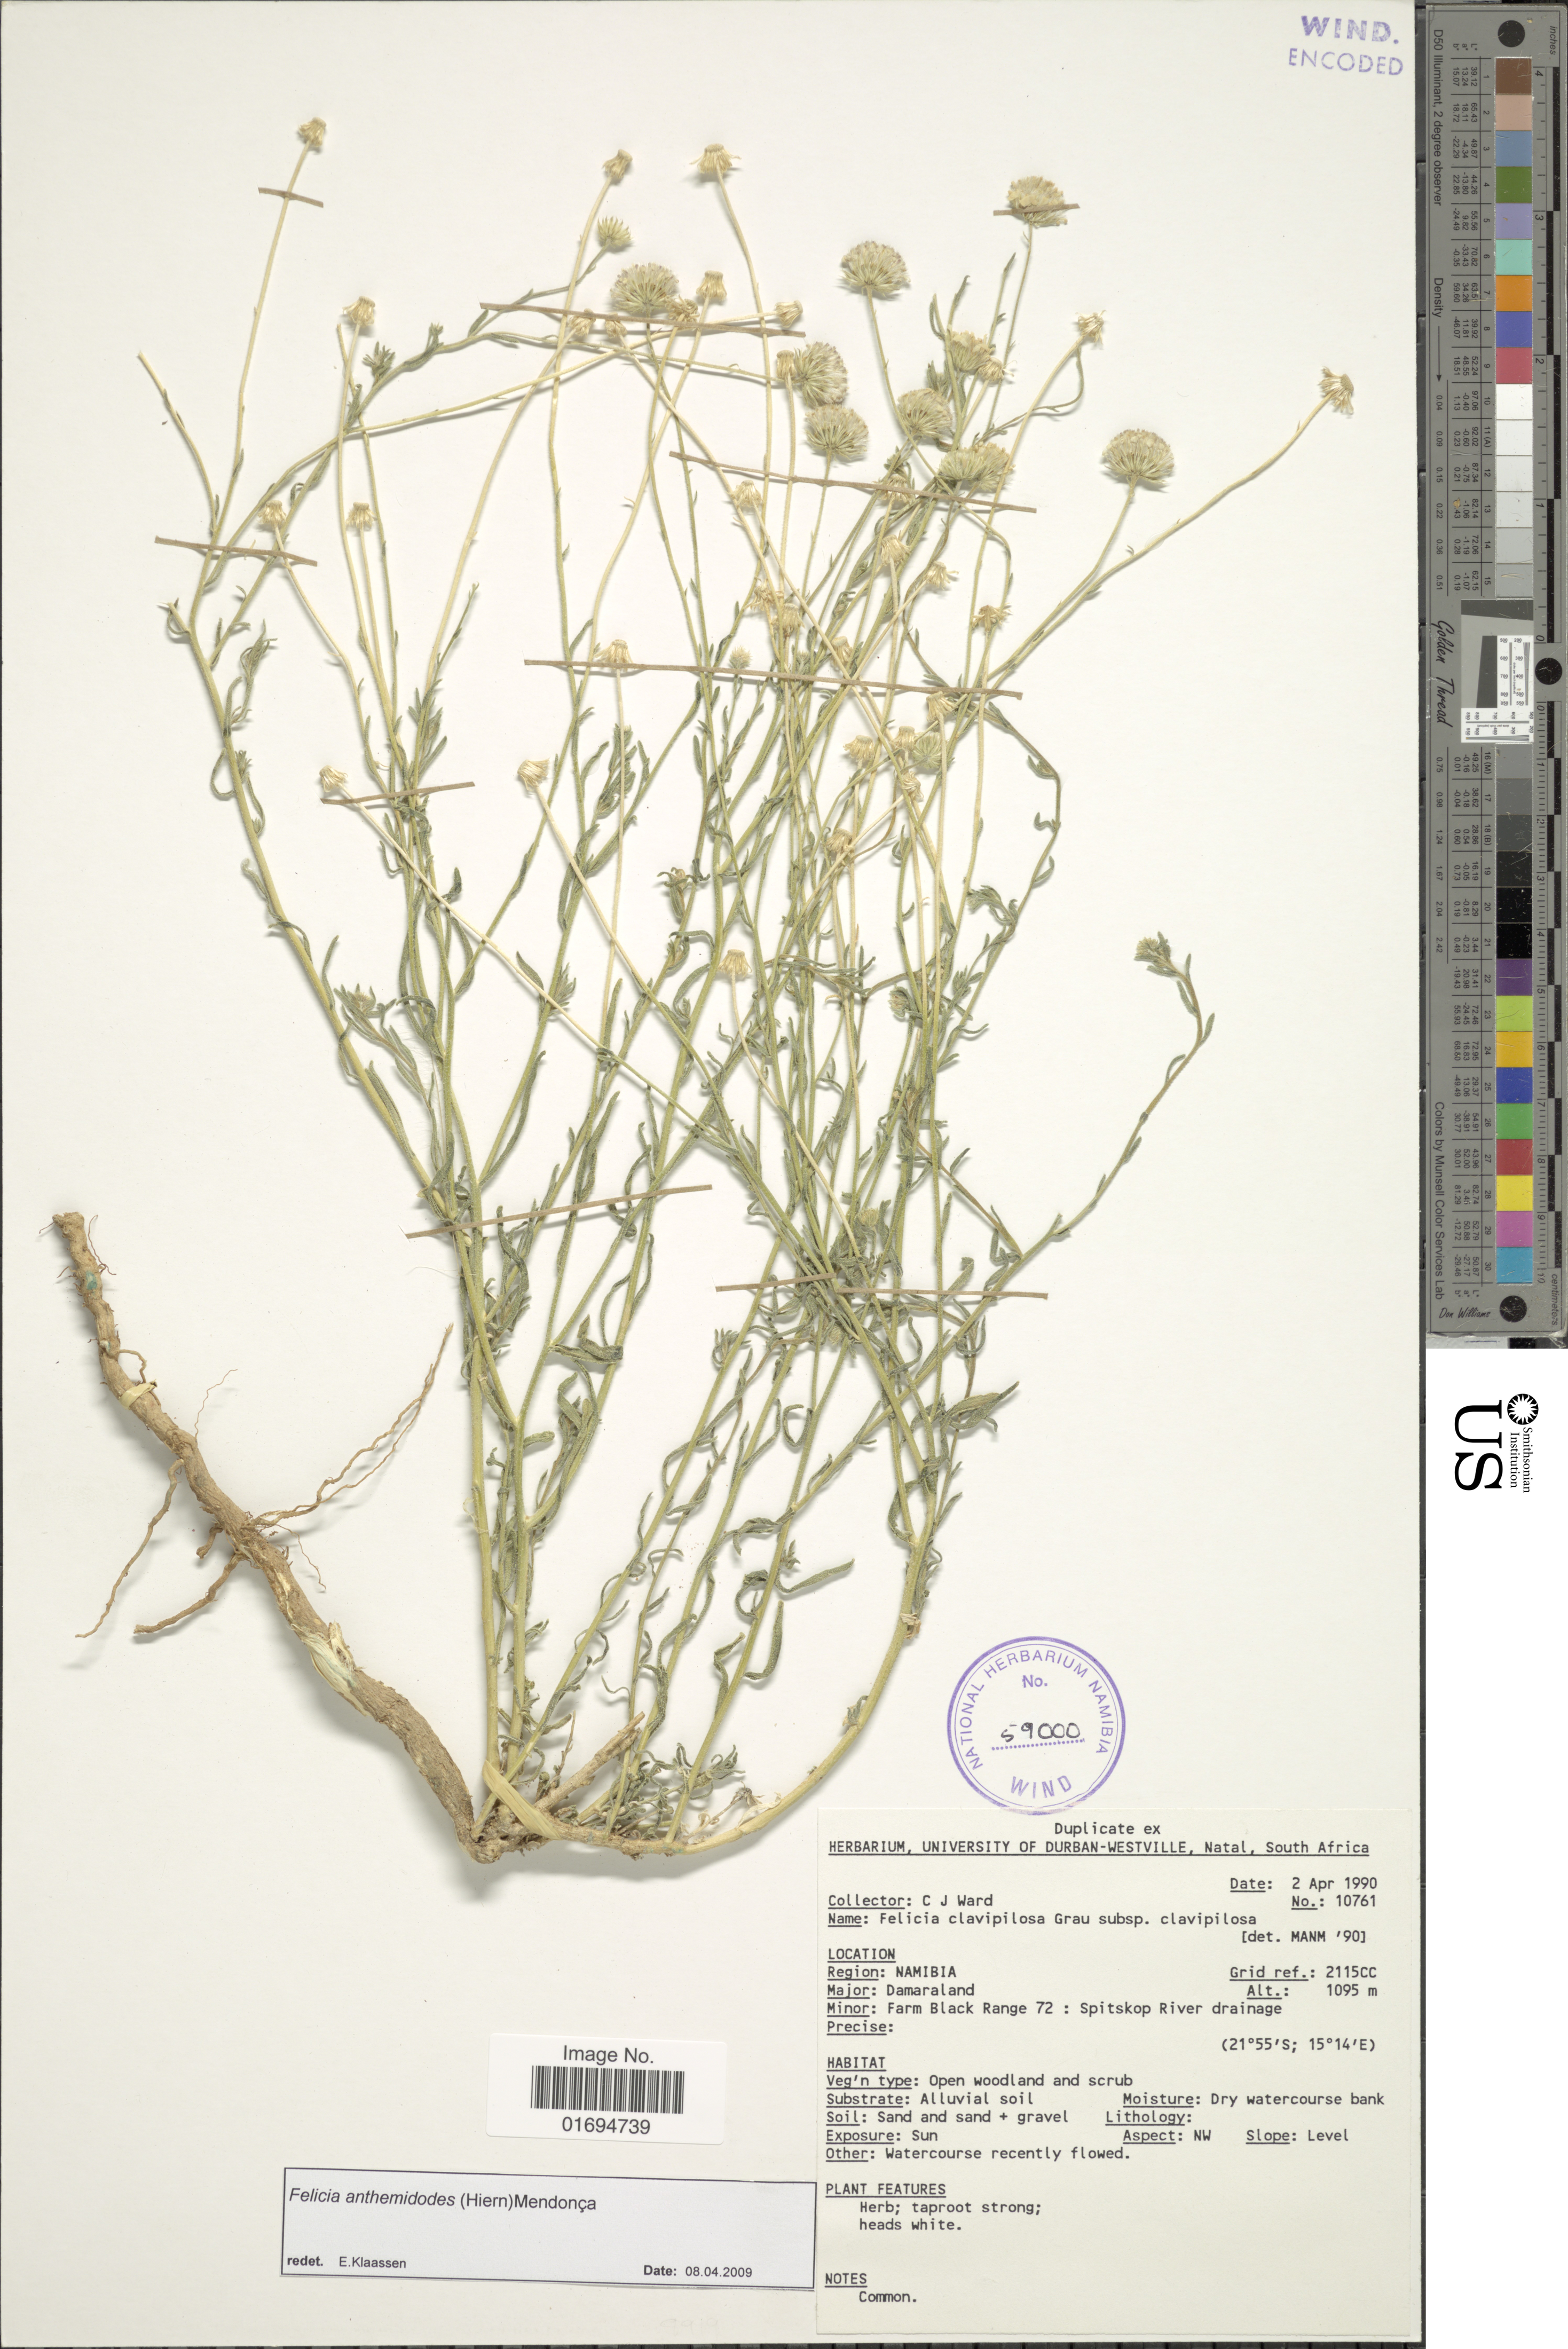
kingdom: Plantae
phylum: Tracheophyta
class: Magnoliopsida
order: Asterales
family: Asteraceae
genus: Felicia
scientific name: Felicia anthemidodes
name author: (Hiern) Mendonça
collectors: C. J. Ward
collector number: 10761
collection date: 1990-04-02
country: Namibia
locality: Damaraland, Fram Black Range 72, Spitskop River drainage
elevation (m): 1095